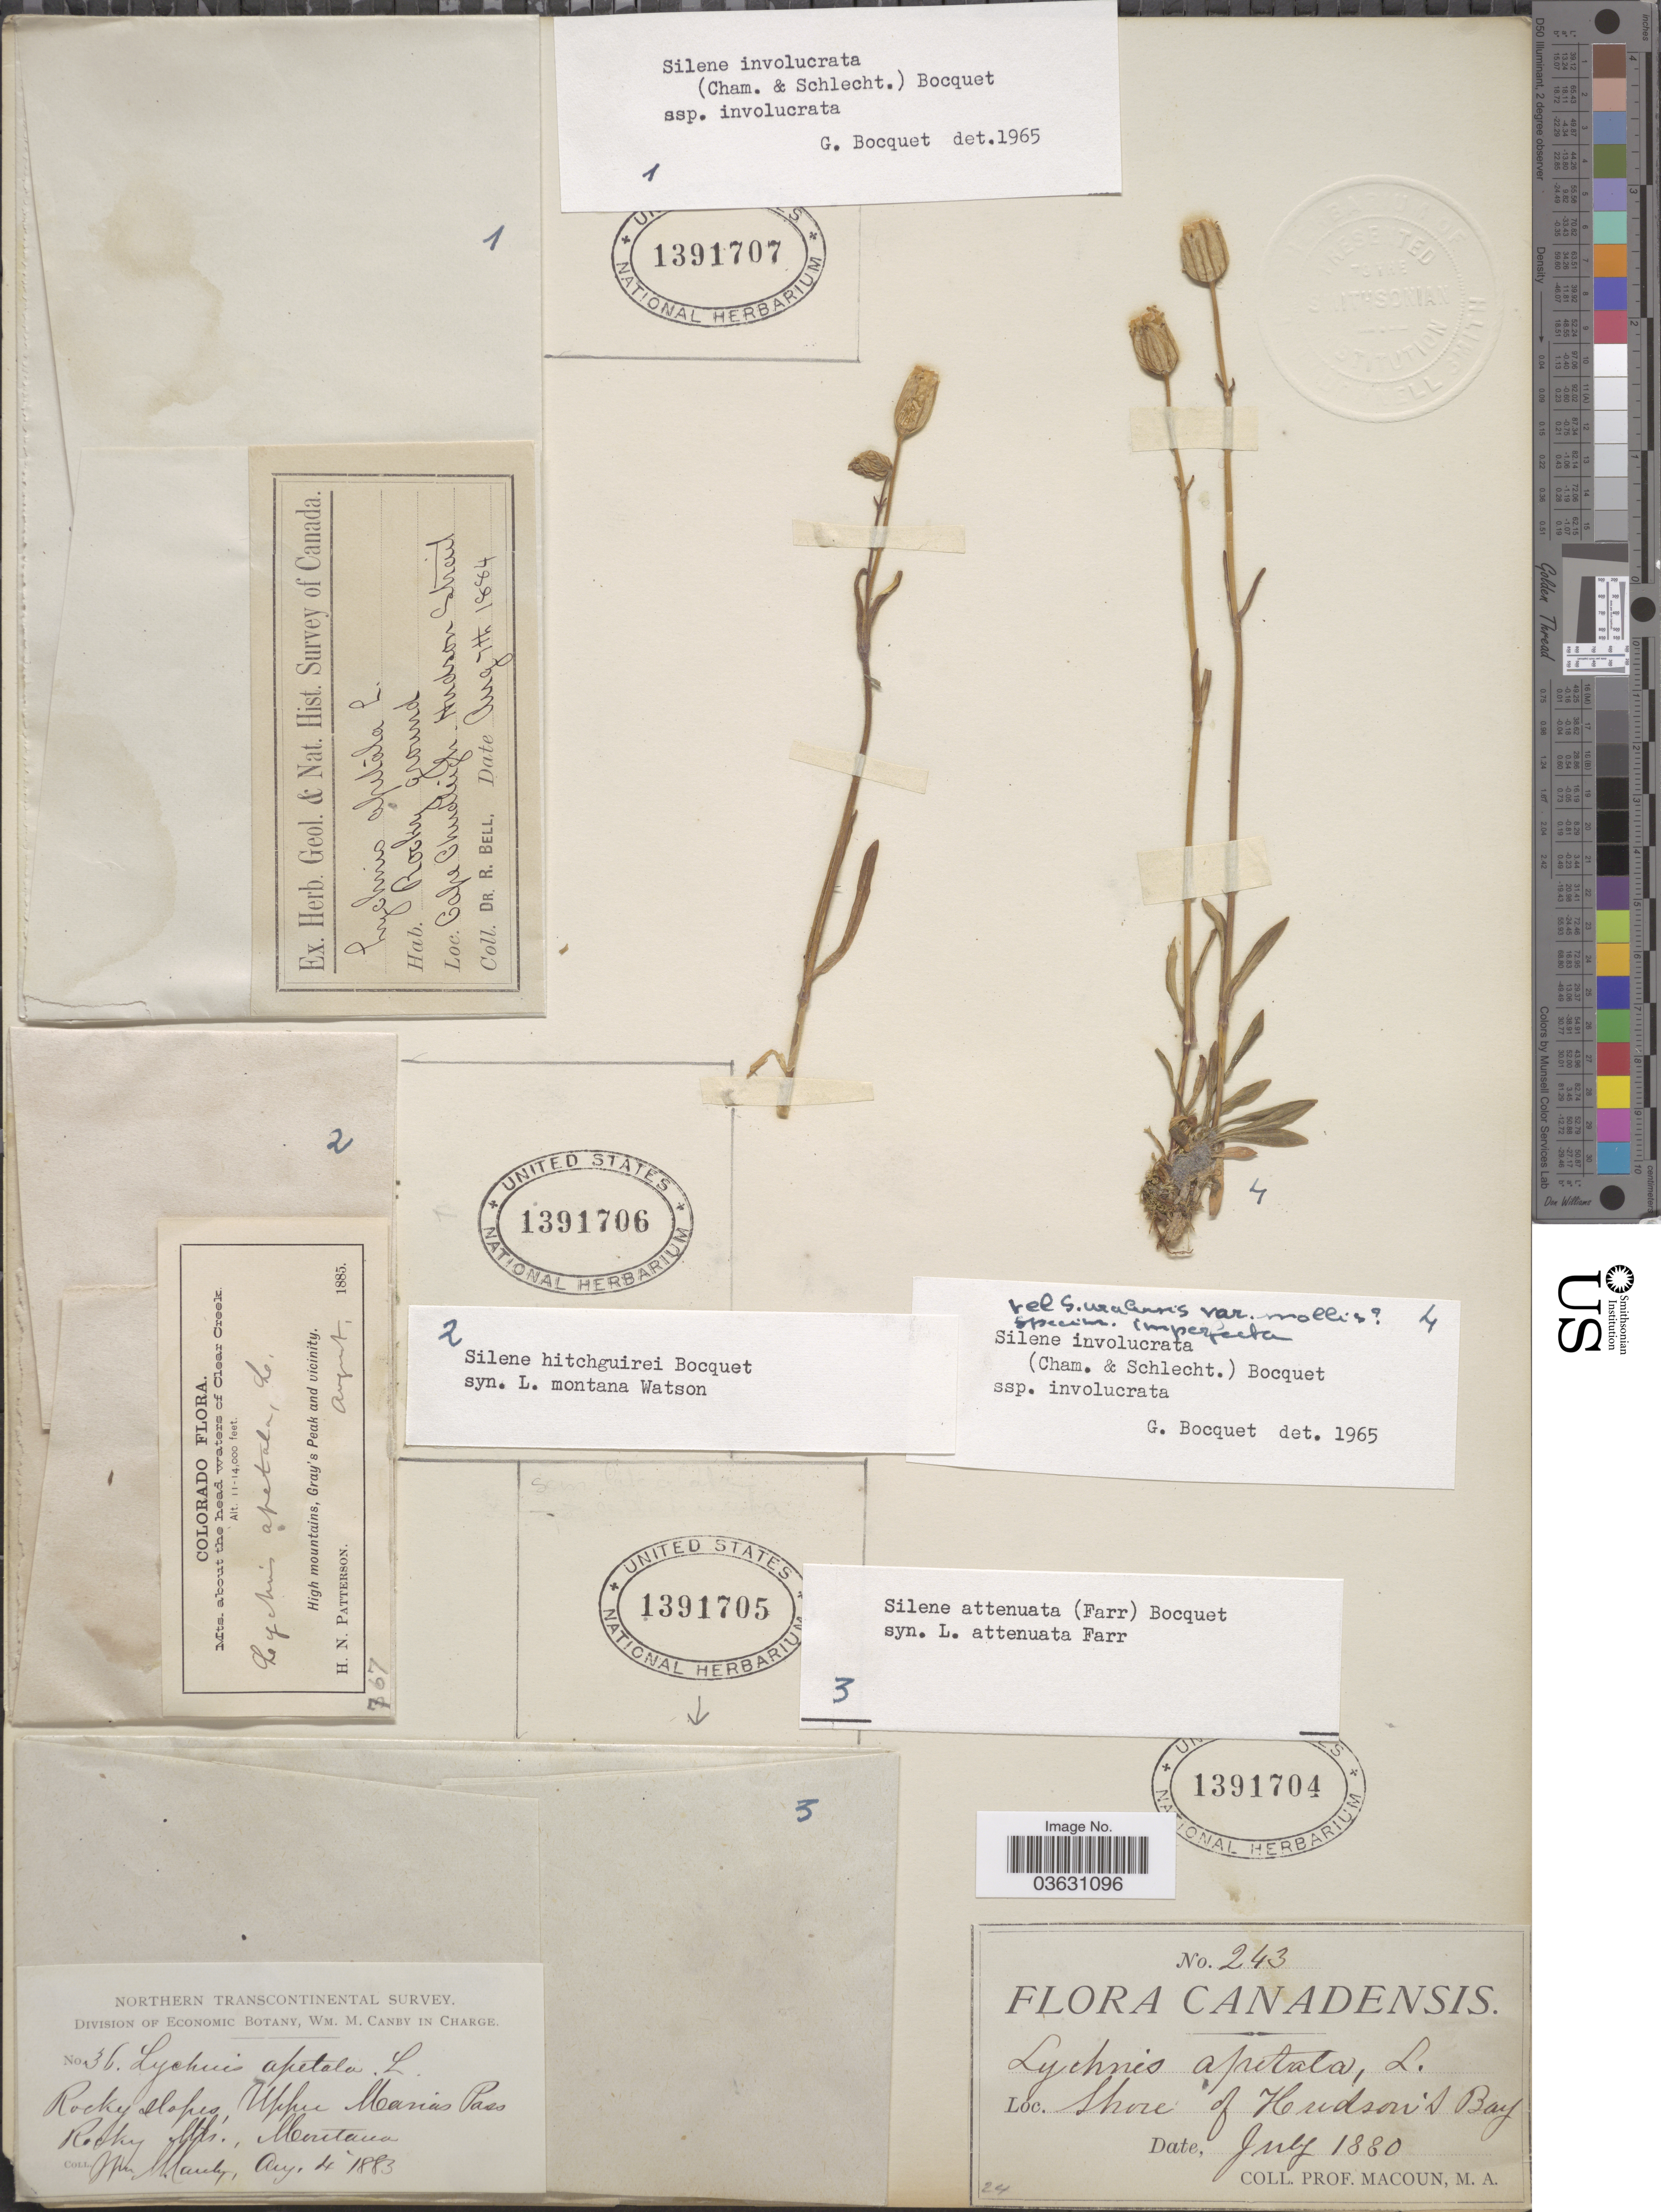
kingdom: Plantae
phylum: Tracheophyta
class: Magnoliopsida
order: Caryophyllales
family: Caryophyllaceae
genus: Silene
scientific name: Silene involucrata subsp. involucrata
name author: (Cham. & Schltdl.) Bocquet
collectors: W. M. Canby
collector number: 36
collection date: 1883-08-04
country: United States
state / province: Montana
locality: Upper Marias Pass. Rocky Mts.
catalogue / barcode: US 1391705-3